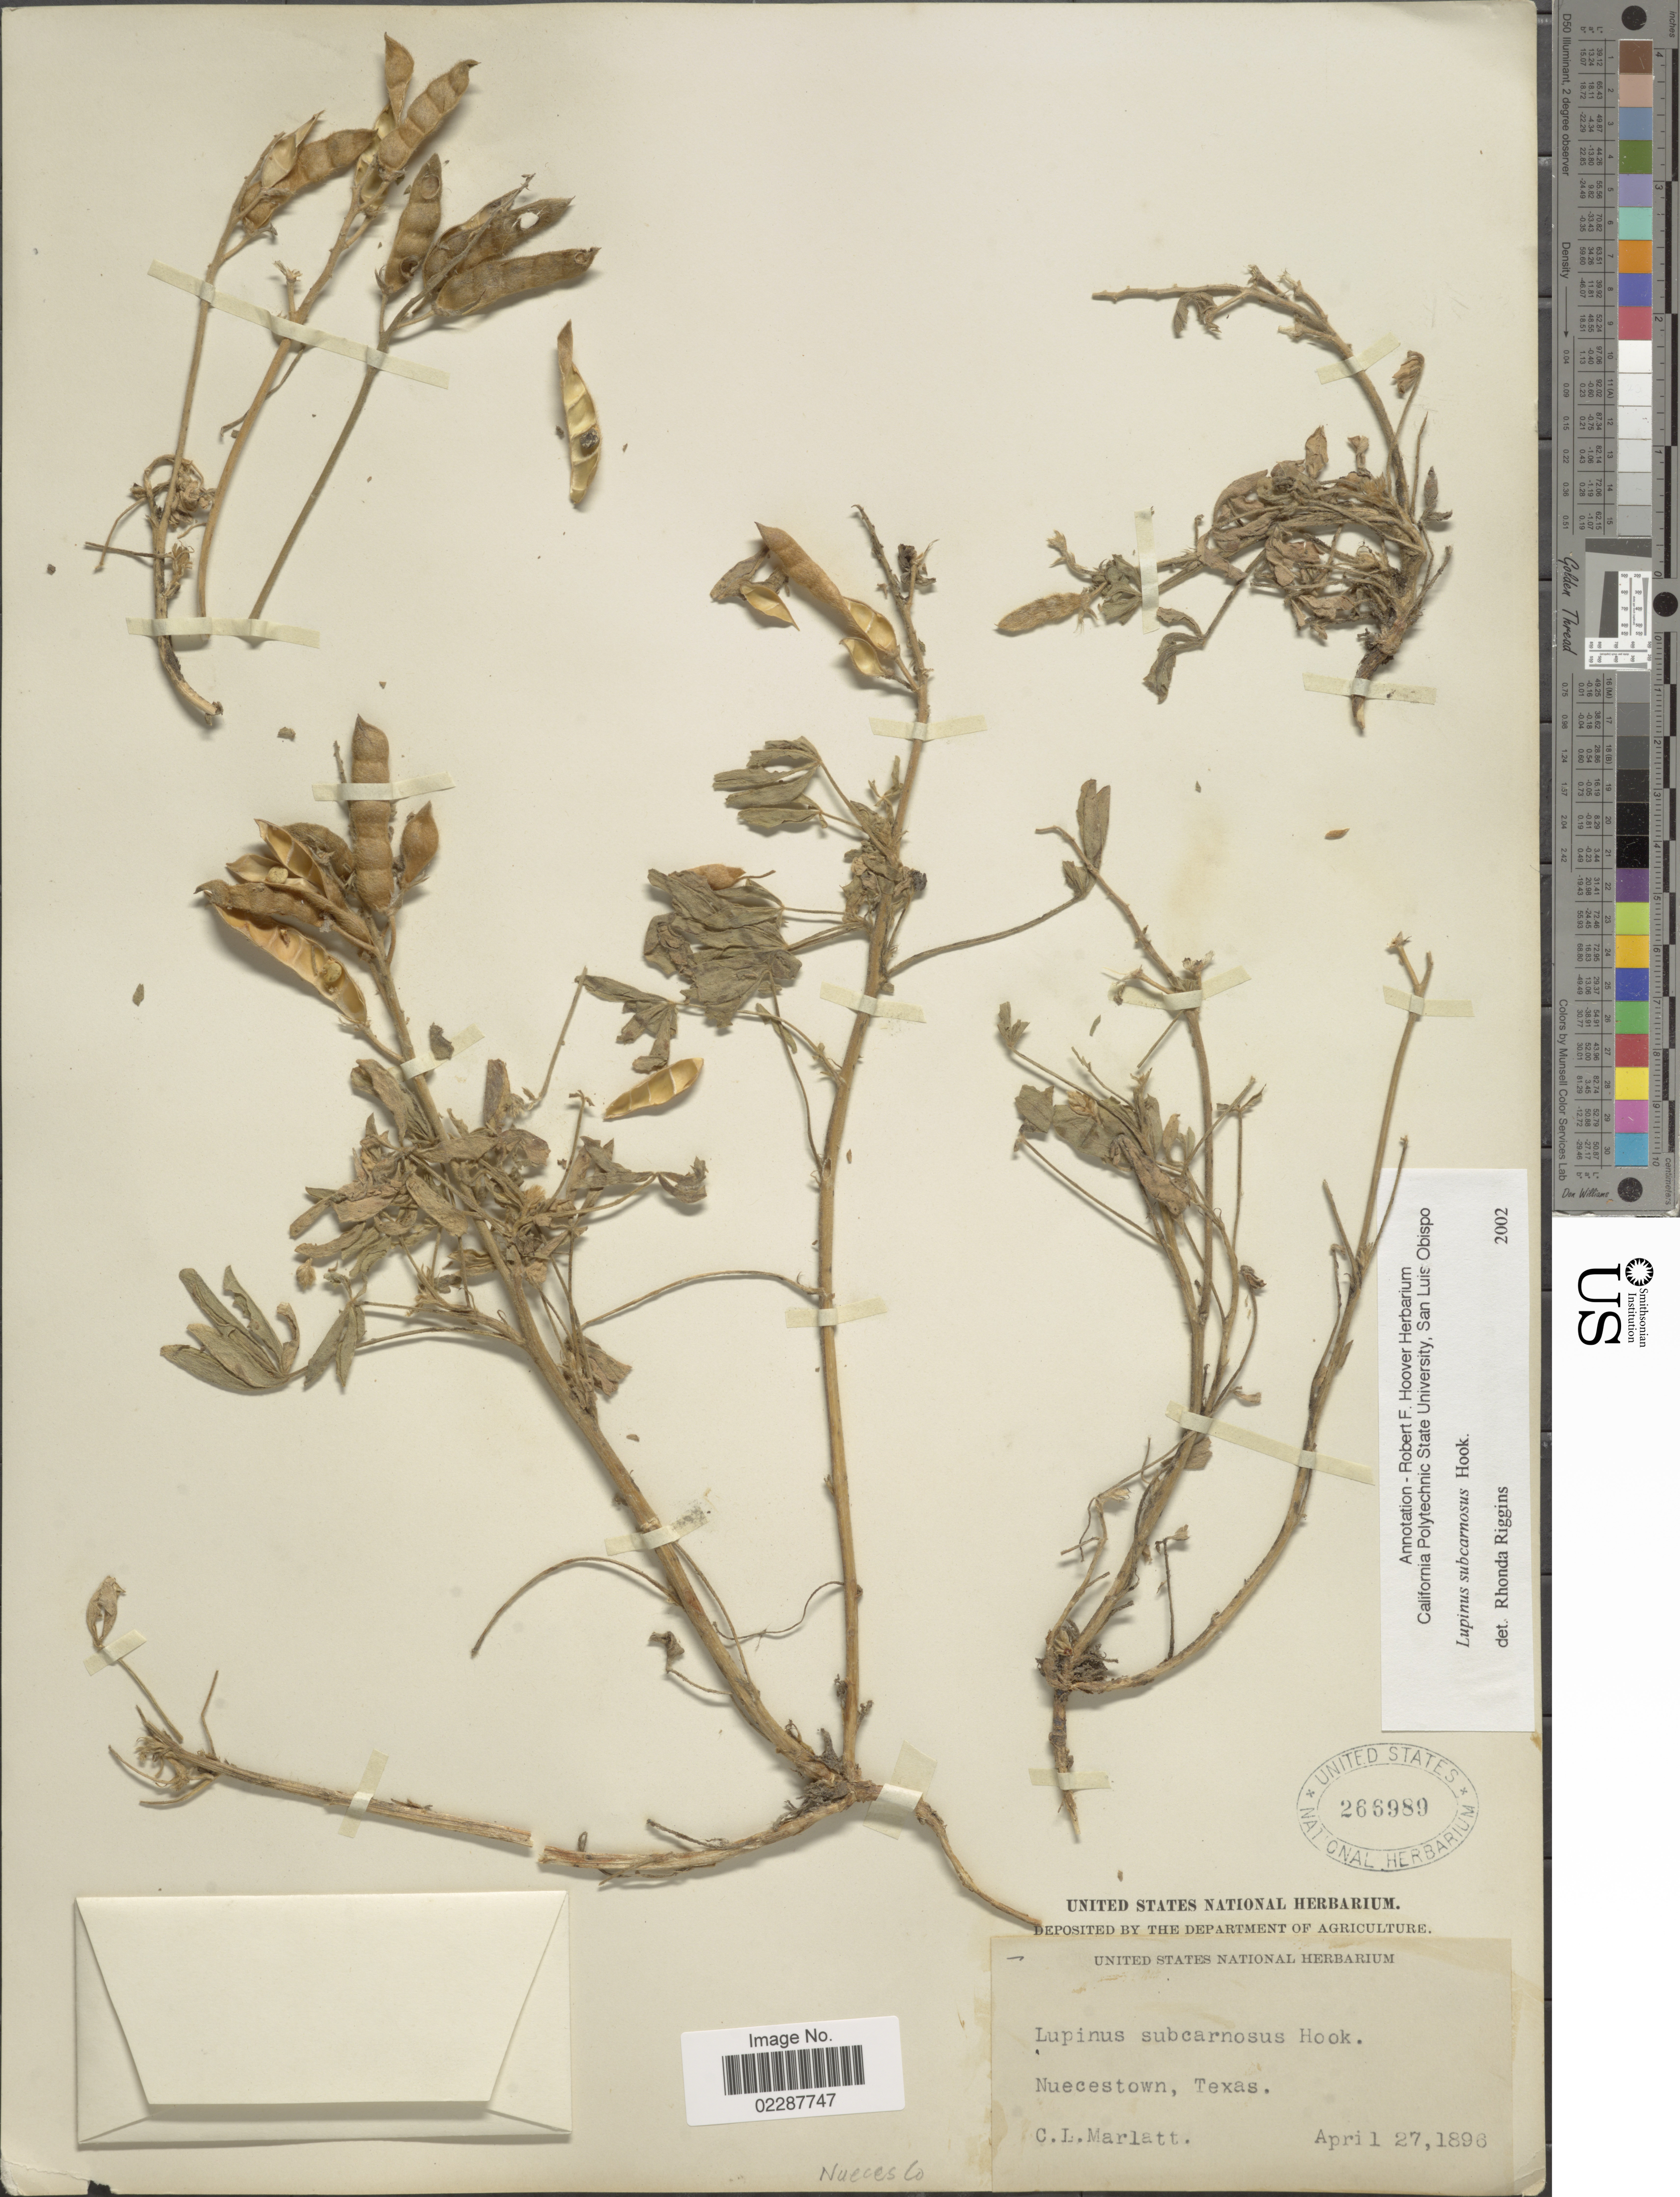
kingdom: Plantae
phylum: Tracheophyta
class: Magnoliopsida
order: Fabales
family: Fabaceae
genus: Lupinus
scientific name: Lupinus subcarnosus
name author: Hook.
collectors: C. Marlatt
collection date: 1896-04-27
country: United States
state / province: Texas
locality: Nuecestown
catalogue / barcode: US 266989